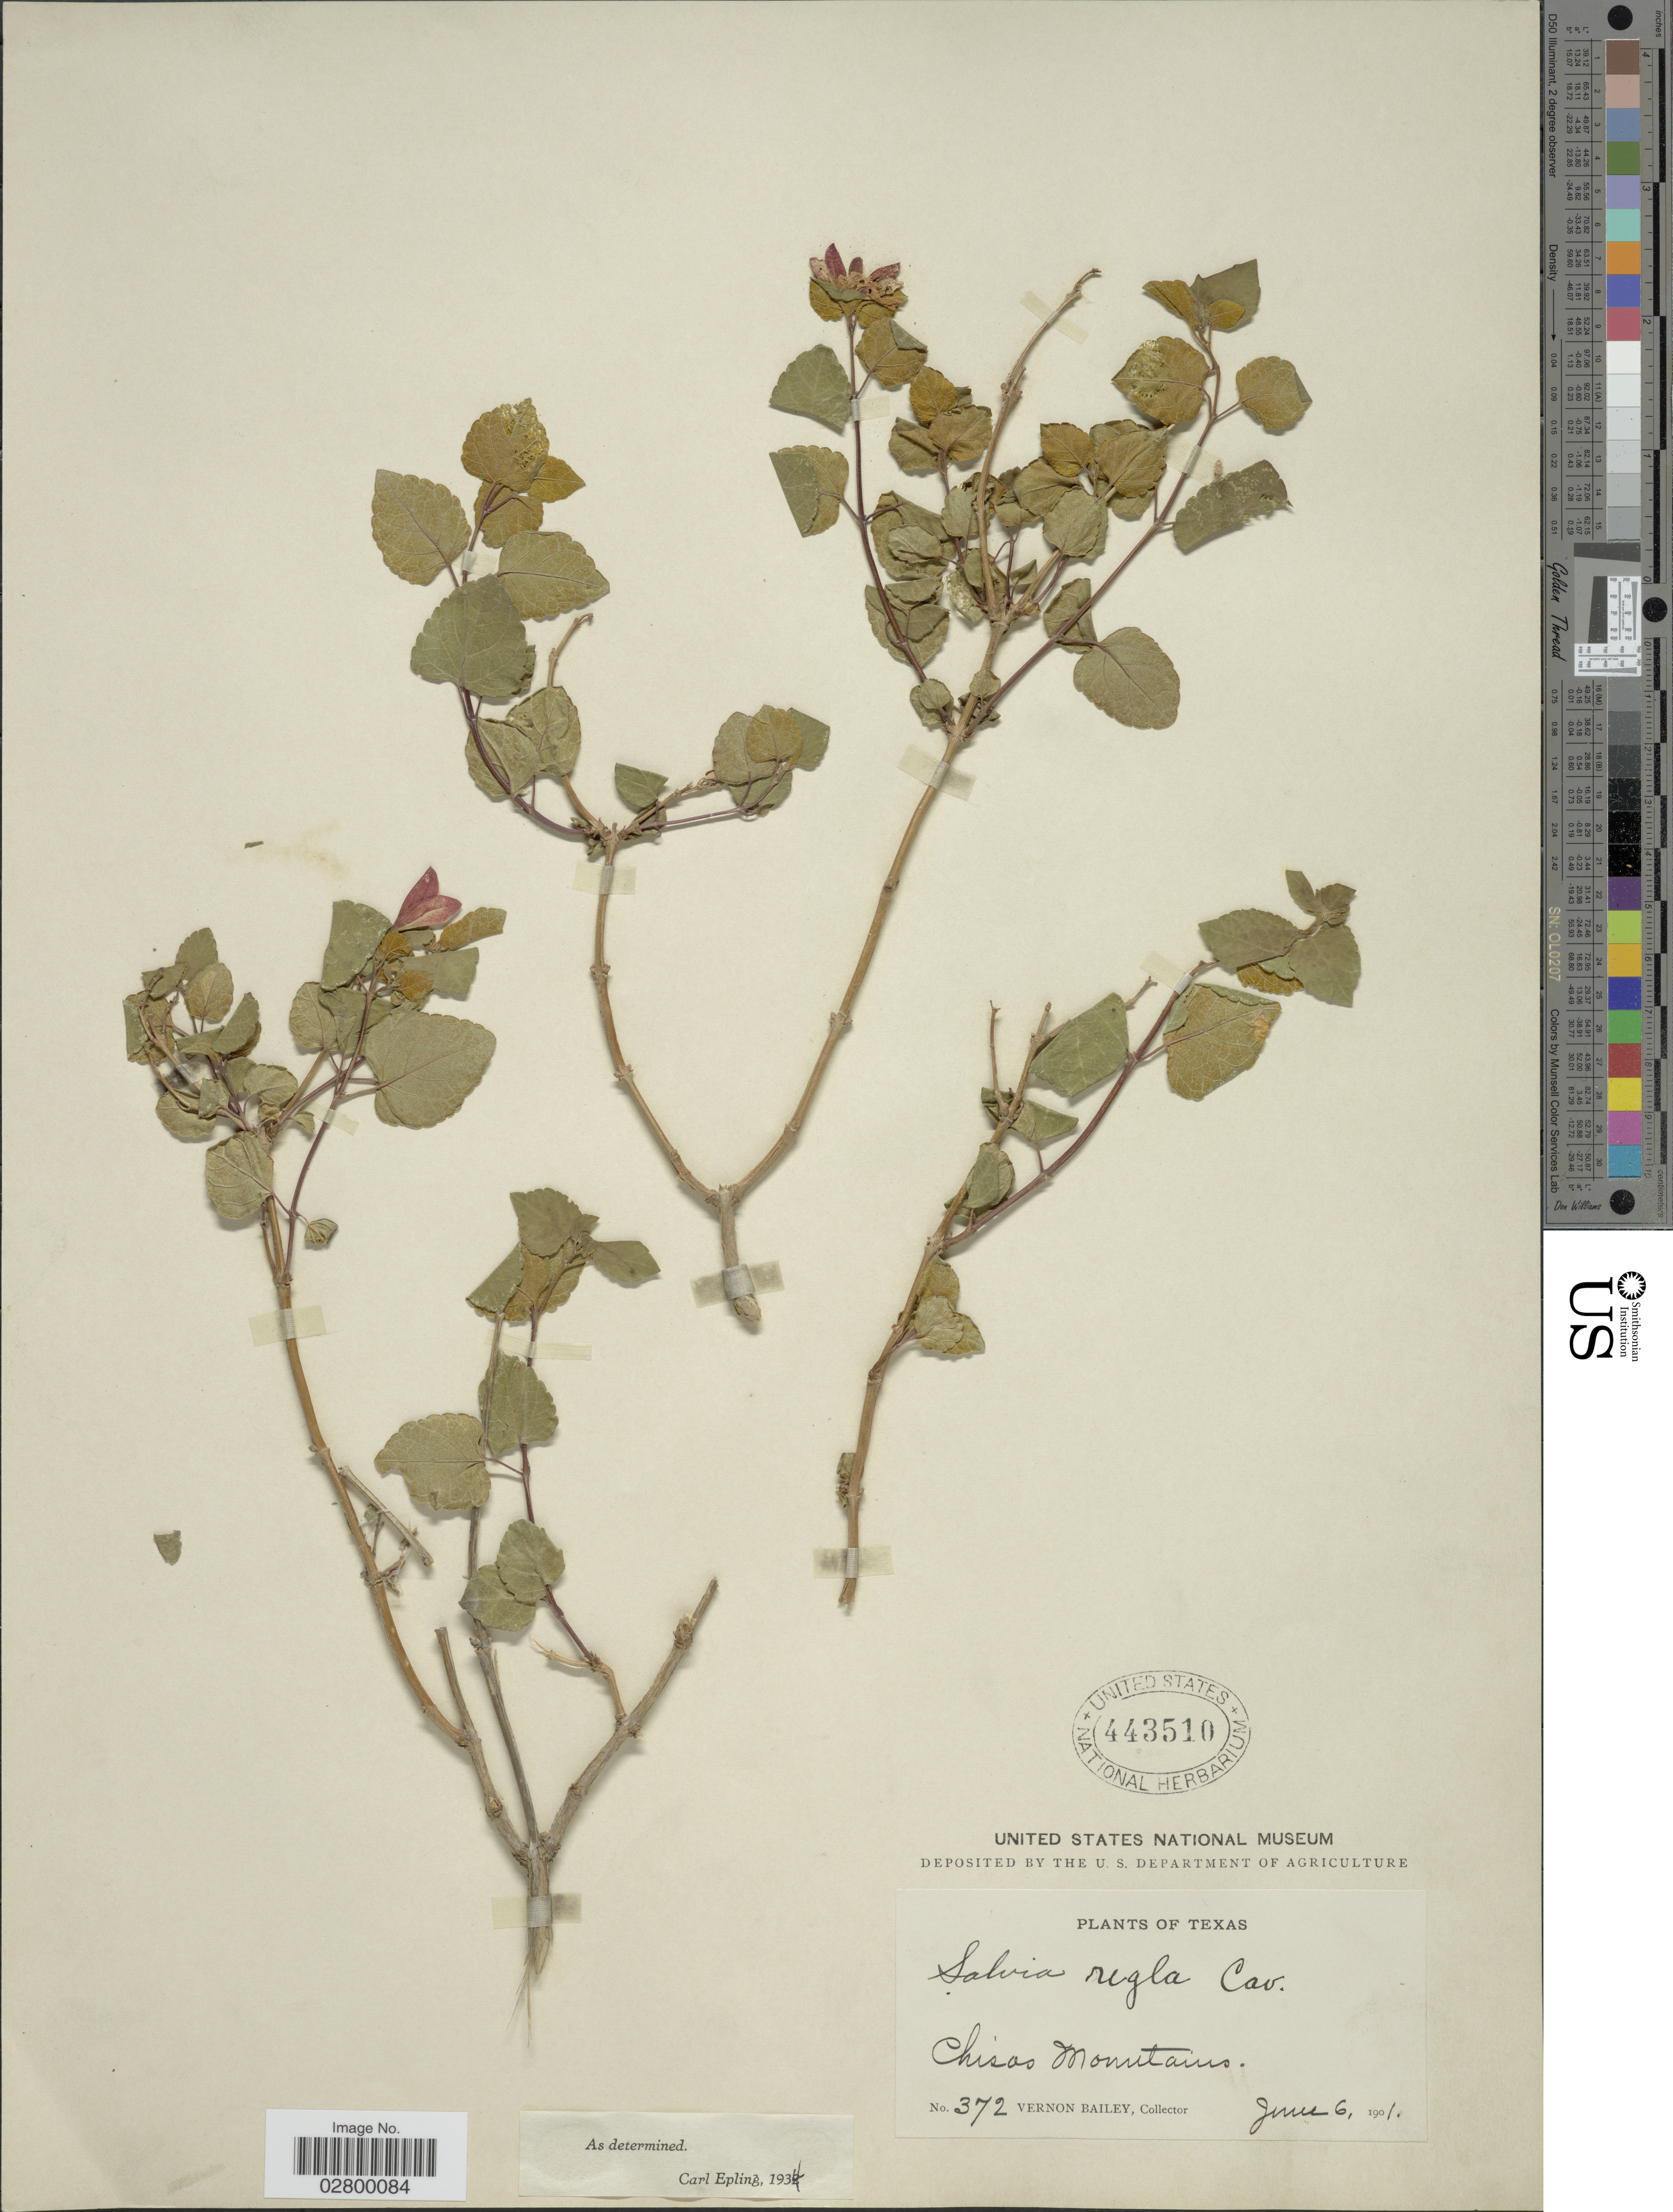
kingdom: Plantae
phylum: Tracheophyta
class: Magnoliopsida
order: Lamiales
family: Lamiaceae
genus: Salvia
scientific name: Salvia regla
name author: Cav.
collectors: V. O. Bailey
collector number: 372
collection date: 1901-06-06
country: United States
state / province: Texas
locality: Chisos Mountains.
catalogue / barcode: US 443510